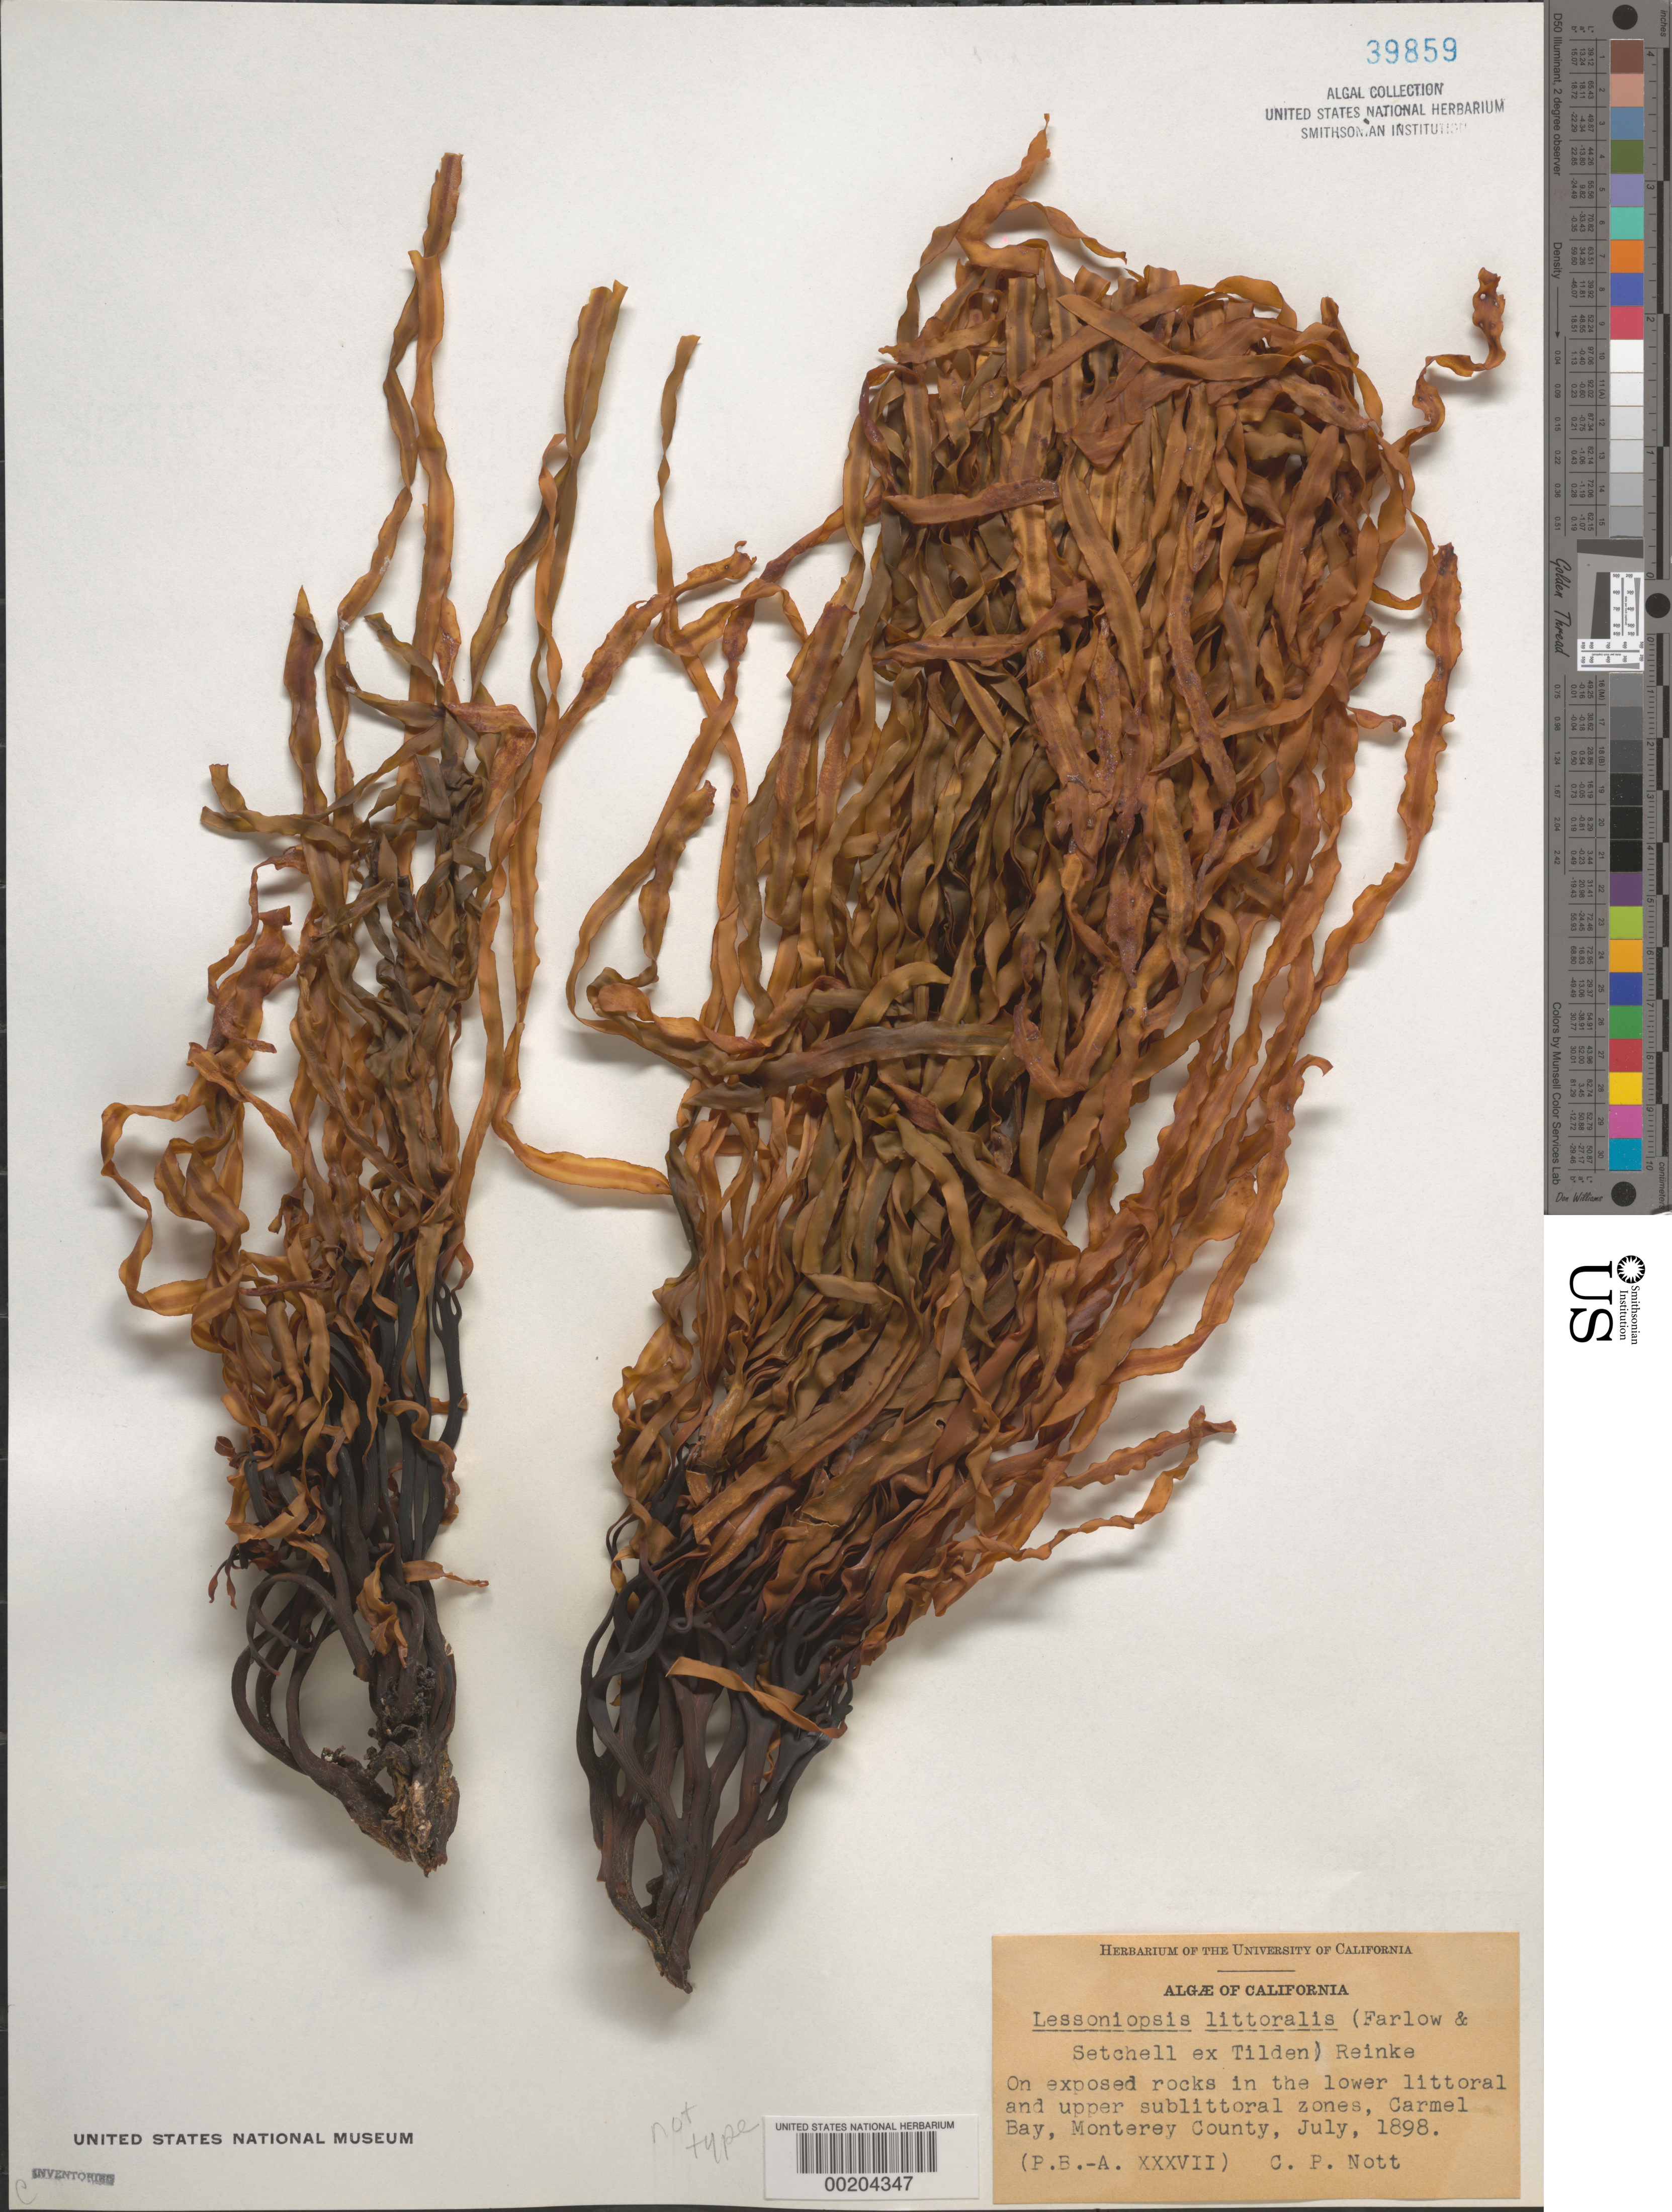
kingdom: Chromista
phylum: Ochrophyta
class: Phaeophyceae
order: Laminariales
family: Alariaceae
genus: Lessoniopsis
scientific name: Lessoniopsis littoralis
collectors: C. Nott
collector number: PB-A Xxxvii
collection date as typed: Jul 1898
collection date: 1898-07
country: United States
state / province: California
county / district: Monterey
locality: Carmel Bay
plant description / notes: Collins, Holden & Setchell, Phycotheca Boreali-Americana, Fasc. B, 1901, as Lessonia littoralis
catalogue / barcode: US 39859